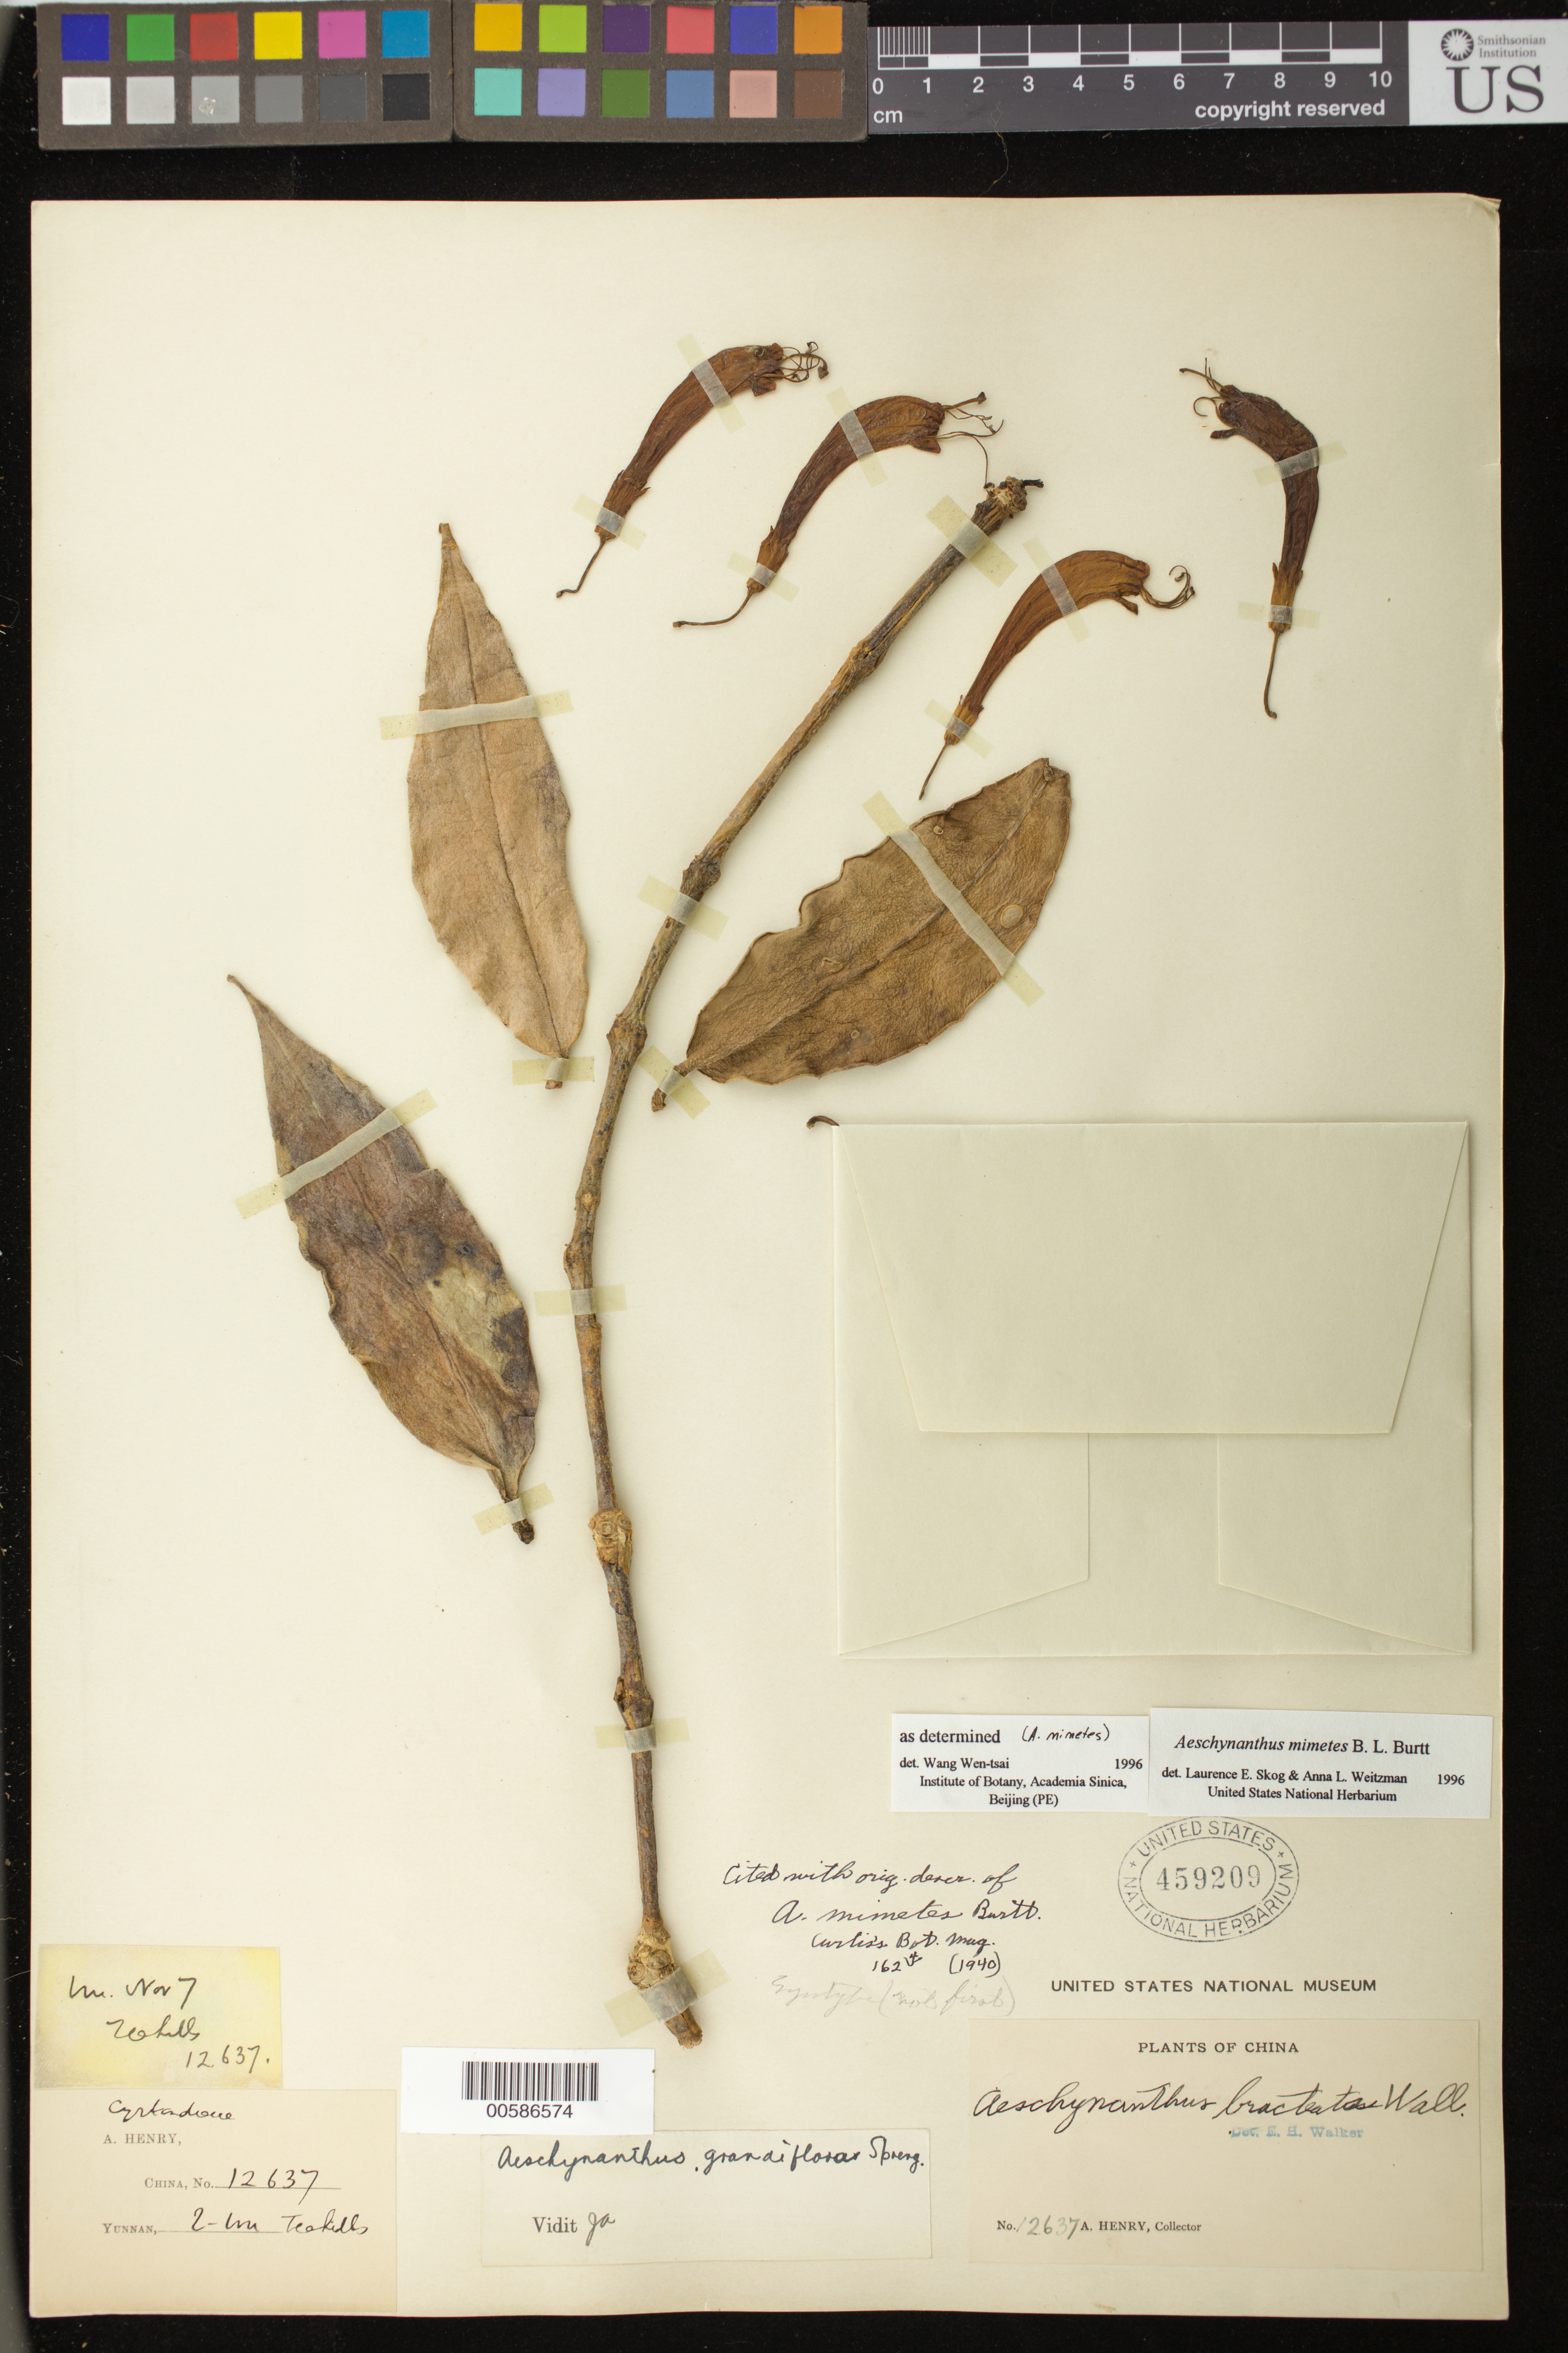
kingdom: Plantae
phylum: Tracheophyta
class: Magnoliopsida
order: Lamiales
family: Gesneriaceae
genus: Aeschynanthus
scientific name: Aeschynanthus mimetes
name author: B.L. Burtt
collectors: A. Henry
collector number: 12637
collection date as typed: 07 Nov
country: China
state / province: Yunnan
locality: Tea hills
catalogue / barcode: US 459209